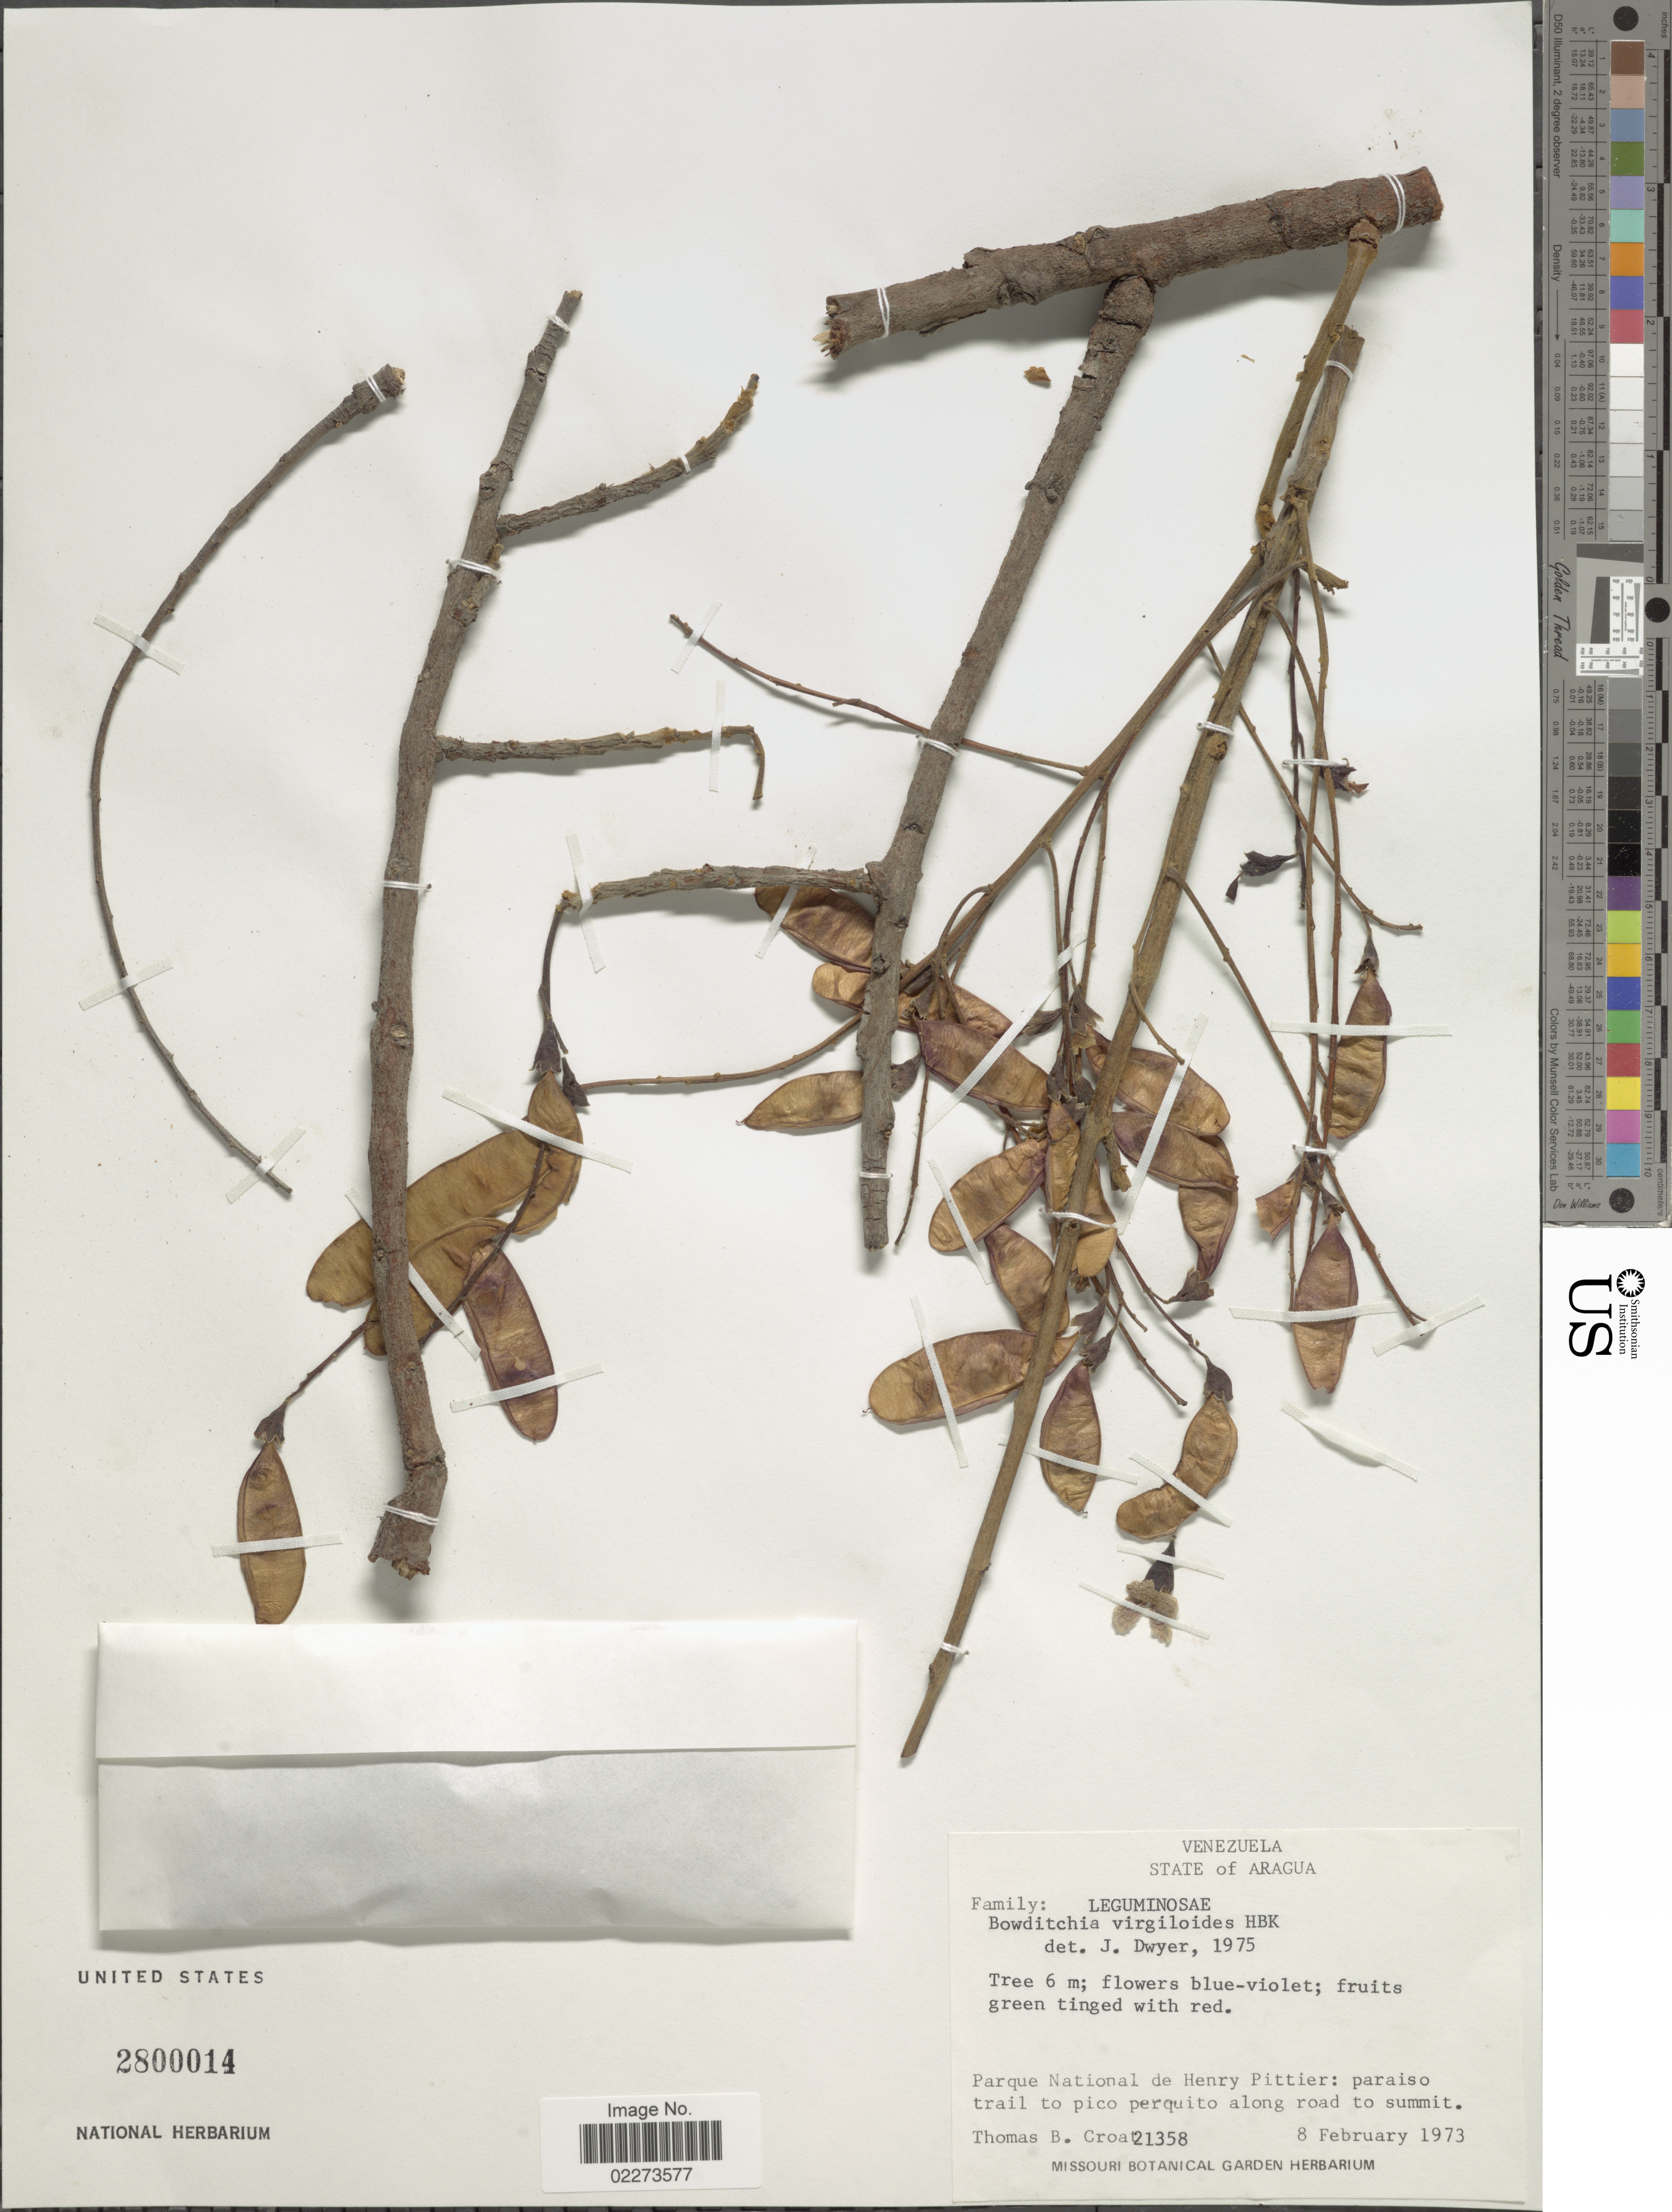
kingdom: Plantae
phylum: Tracheophyta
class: Magnoliopsida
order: Fabales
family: Fabaceae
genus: Bowdichia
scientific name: Bowdichia virgilioides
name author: Kunth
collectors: T. B. Croat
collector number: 21358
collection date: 1973-02-08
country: Venezuela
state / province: Aragua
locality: Parque National de Henry Pittier: Paraiso trail to pico perquito along road summit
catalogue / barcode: US 2800014